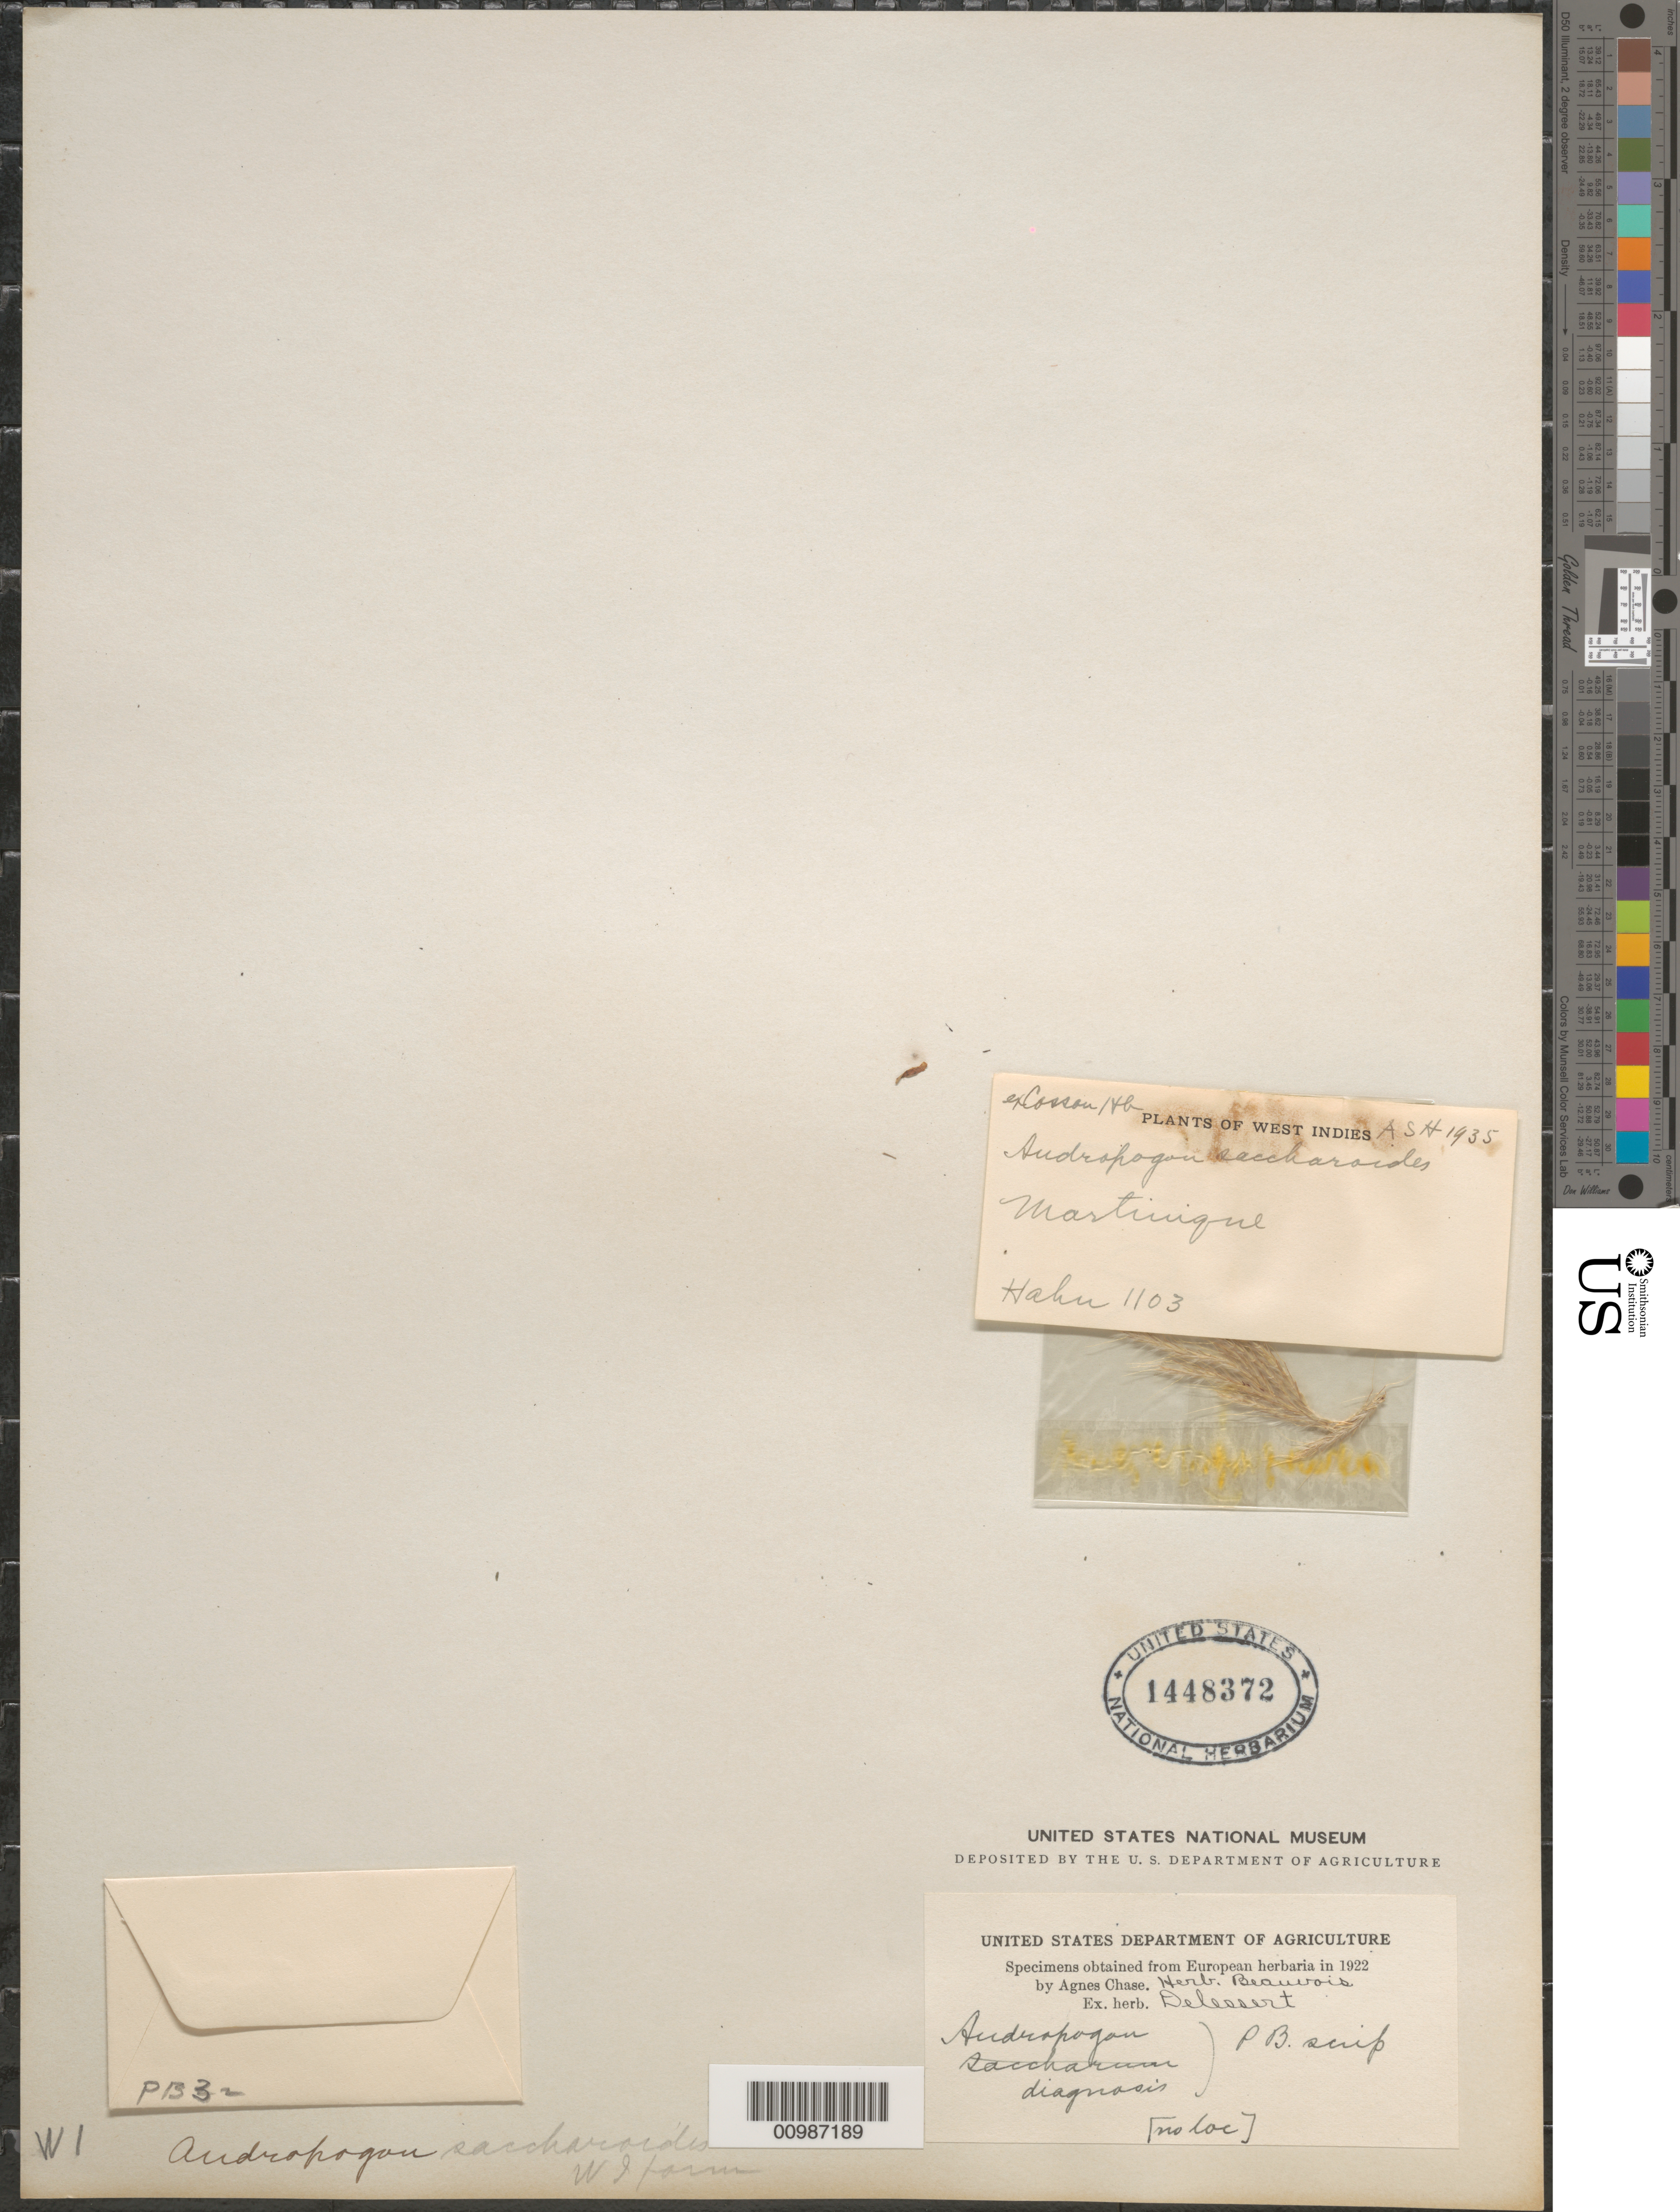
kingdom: Plantae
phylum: Tracheophyta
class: Liliopsida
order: Poales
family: Poaceae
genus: Andropogon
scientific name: Andropogon saccharoides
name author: Sw.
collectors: W. J. Hahn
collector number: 1103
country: Martinique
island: Martinique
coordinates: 0 N, 0 E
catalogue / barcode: US 1448372